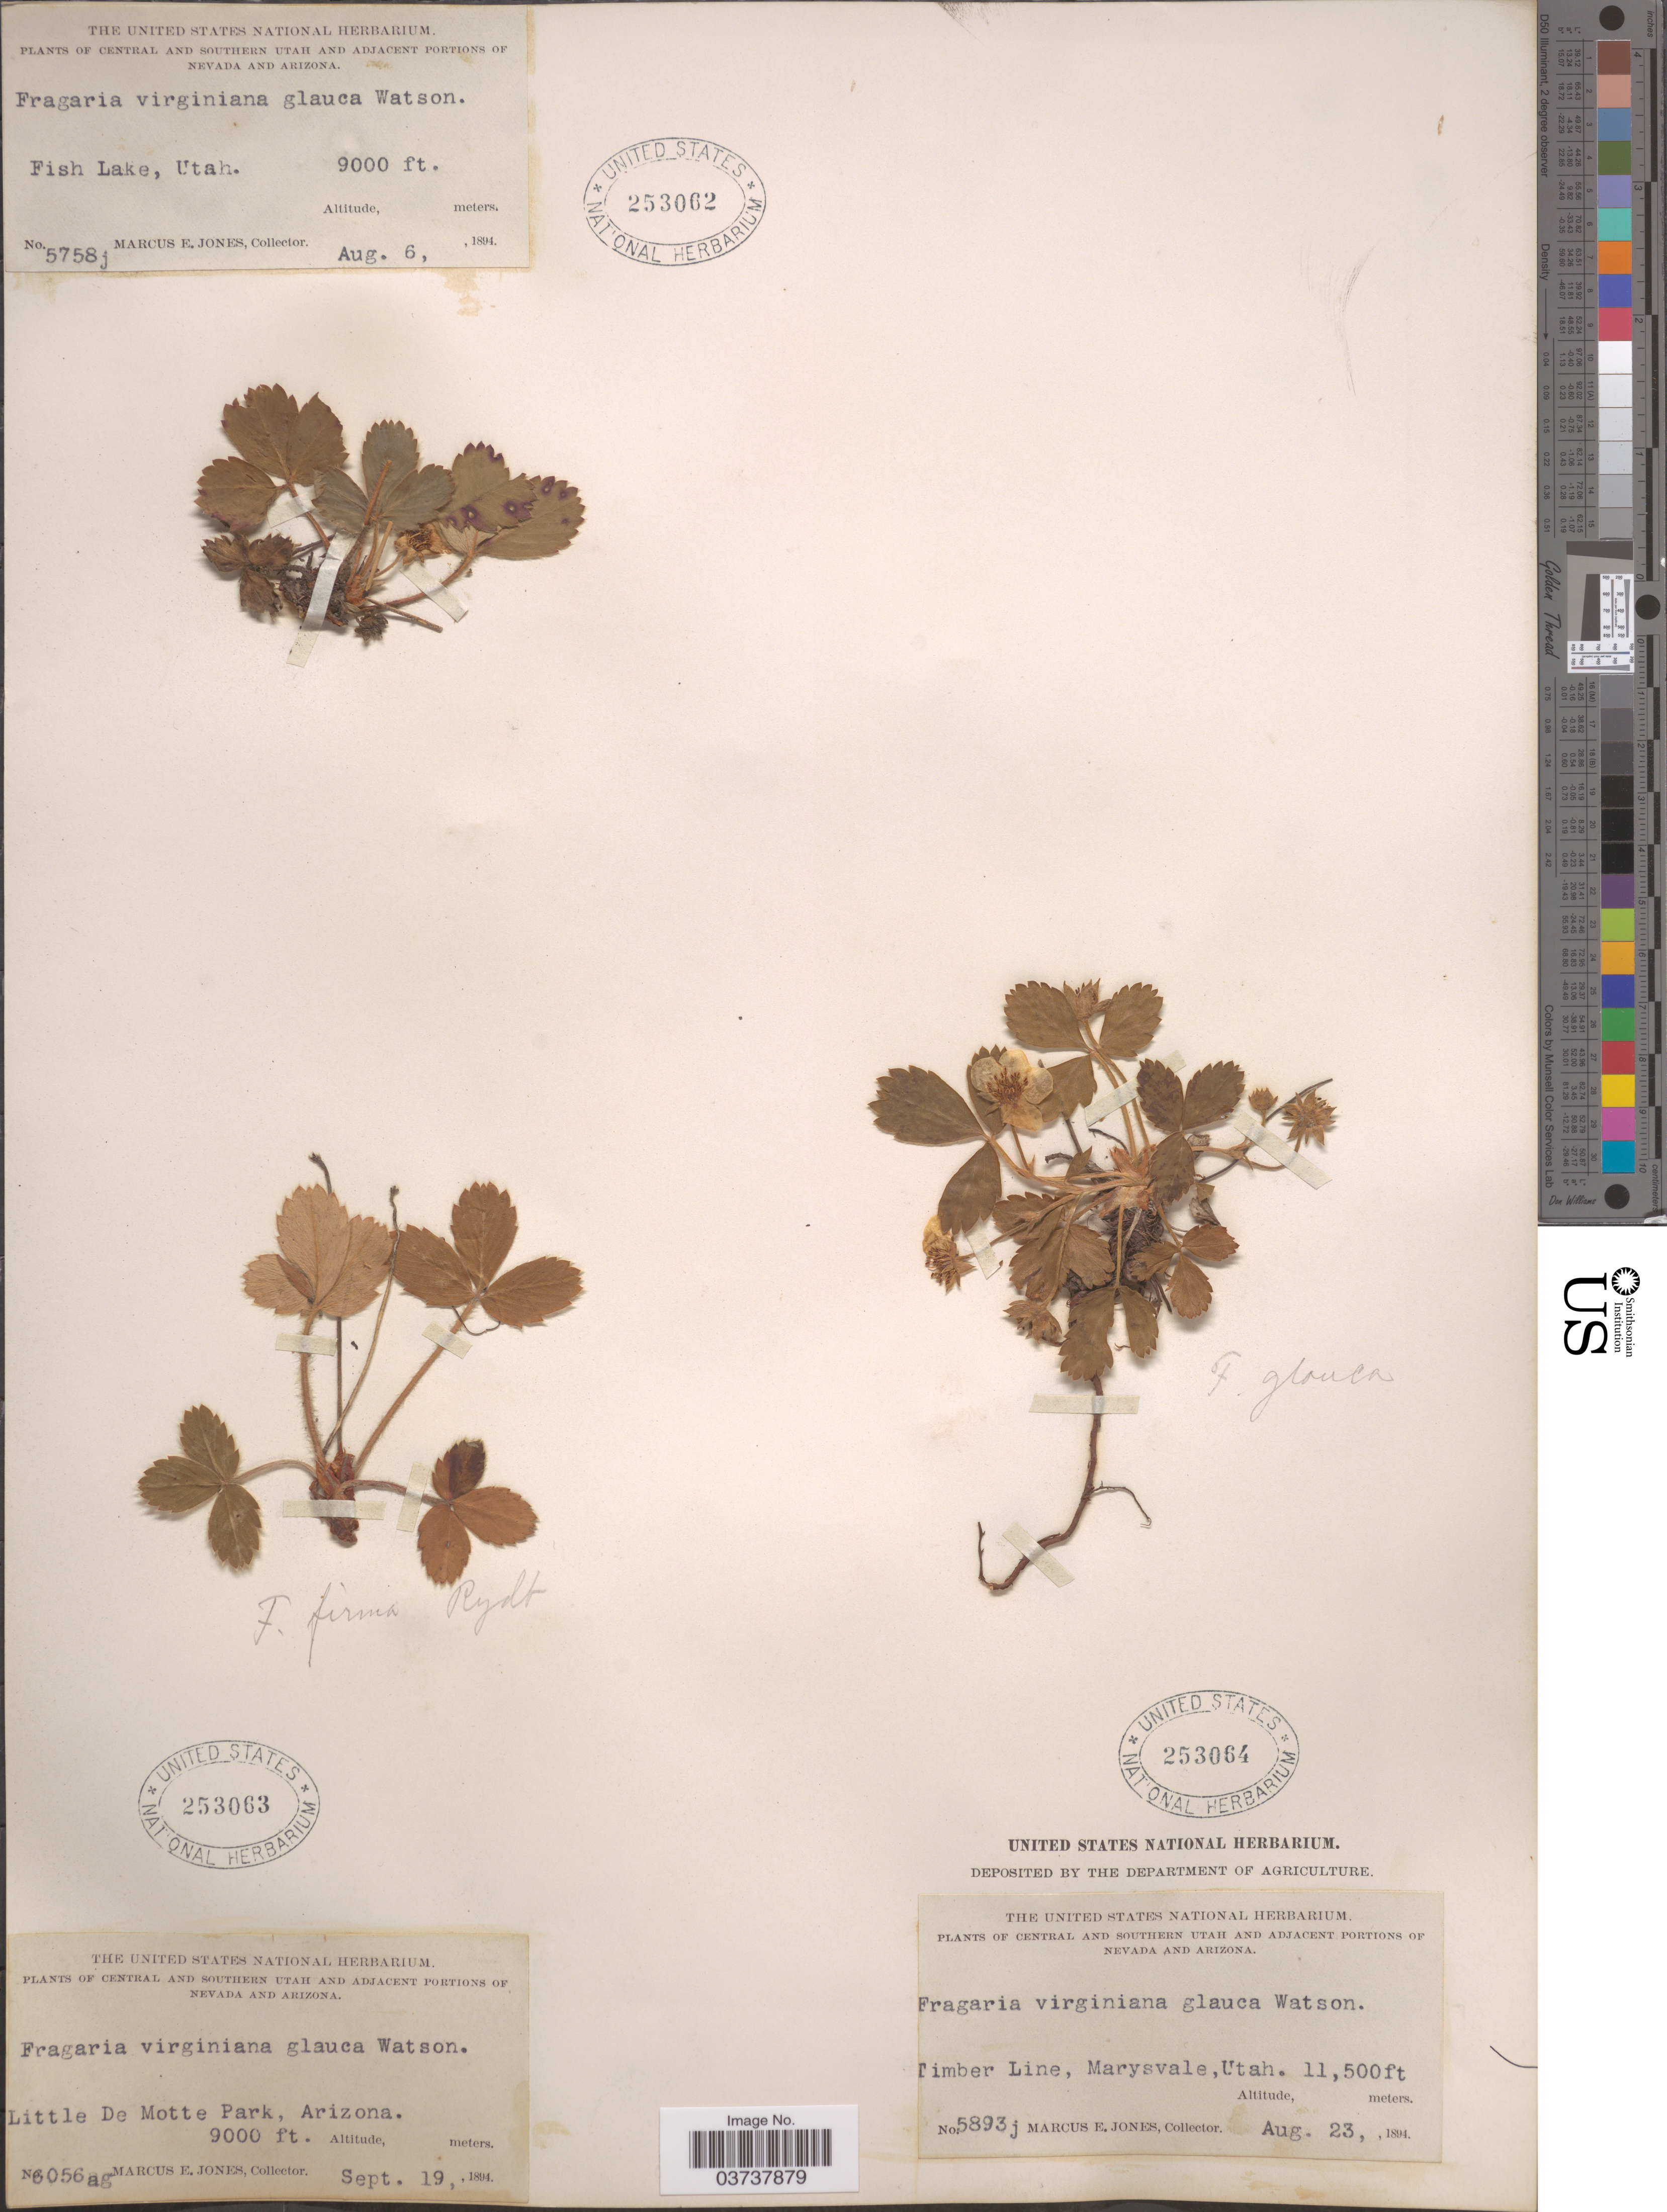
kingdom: Plantae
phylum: Tracheophyta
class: Magnoliopsida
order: Rosales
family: Rosaceae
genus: Fragaria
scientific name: Fragaria virginiana subsp. glauca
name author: (S. Watson) Staudt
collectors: M. E. Jones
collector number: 6056ag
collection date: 1894-09-19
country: United States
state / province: Arizona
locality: Adjacent portions of Arizona. Little De Motte Park.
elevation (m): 2743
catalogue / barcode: US 253063-2